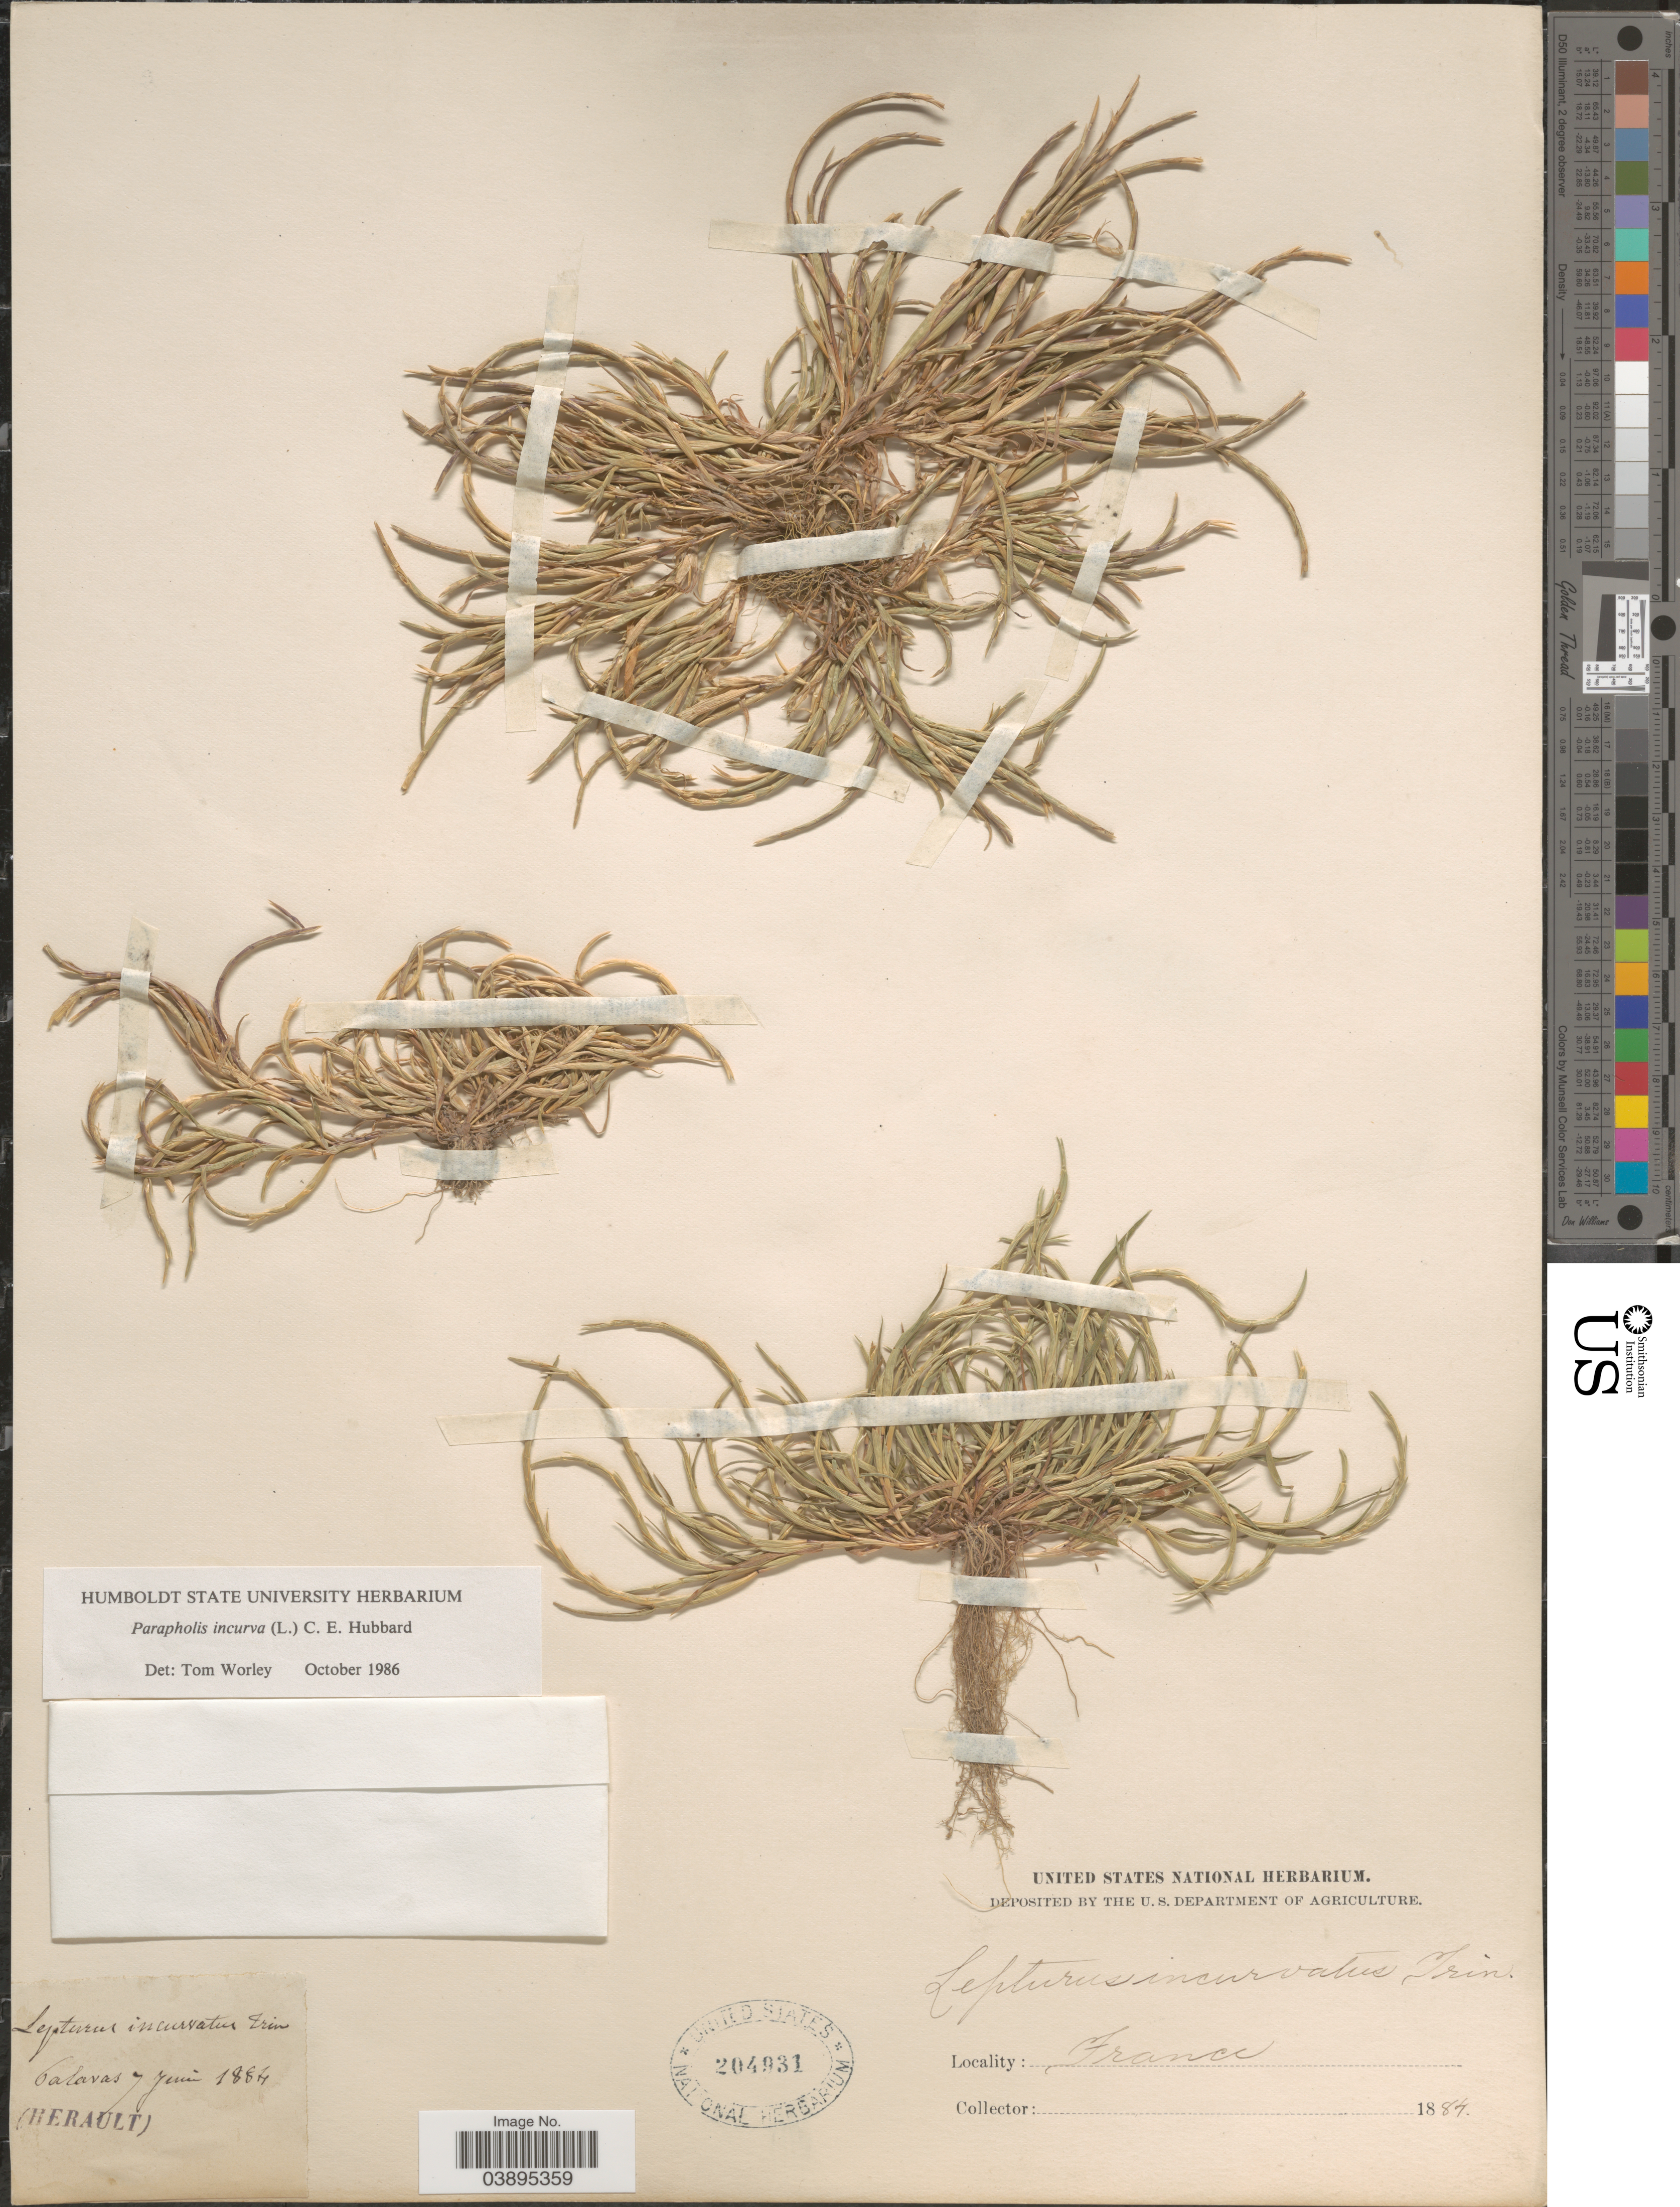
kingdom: Plantae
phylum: Tracheophyta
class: Liliopsida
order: Poales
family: Poaceae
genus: Parapholis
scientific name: Parapholis incurva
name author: (L.) C.E. Hubb.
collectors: -. Herault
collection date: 1884-06-07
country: France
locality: Palavas.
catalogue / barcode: US 204931